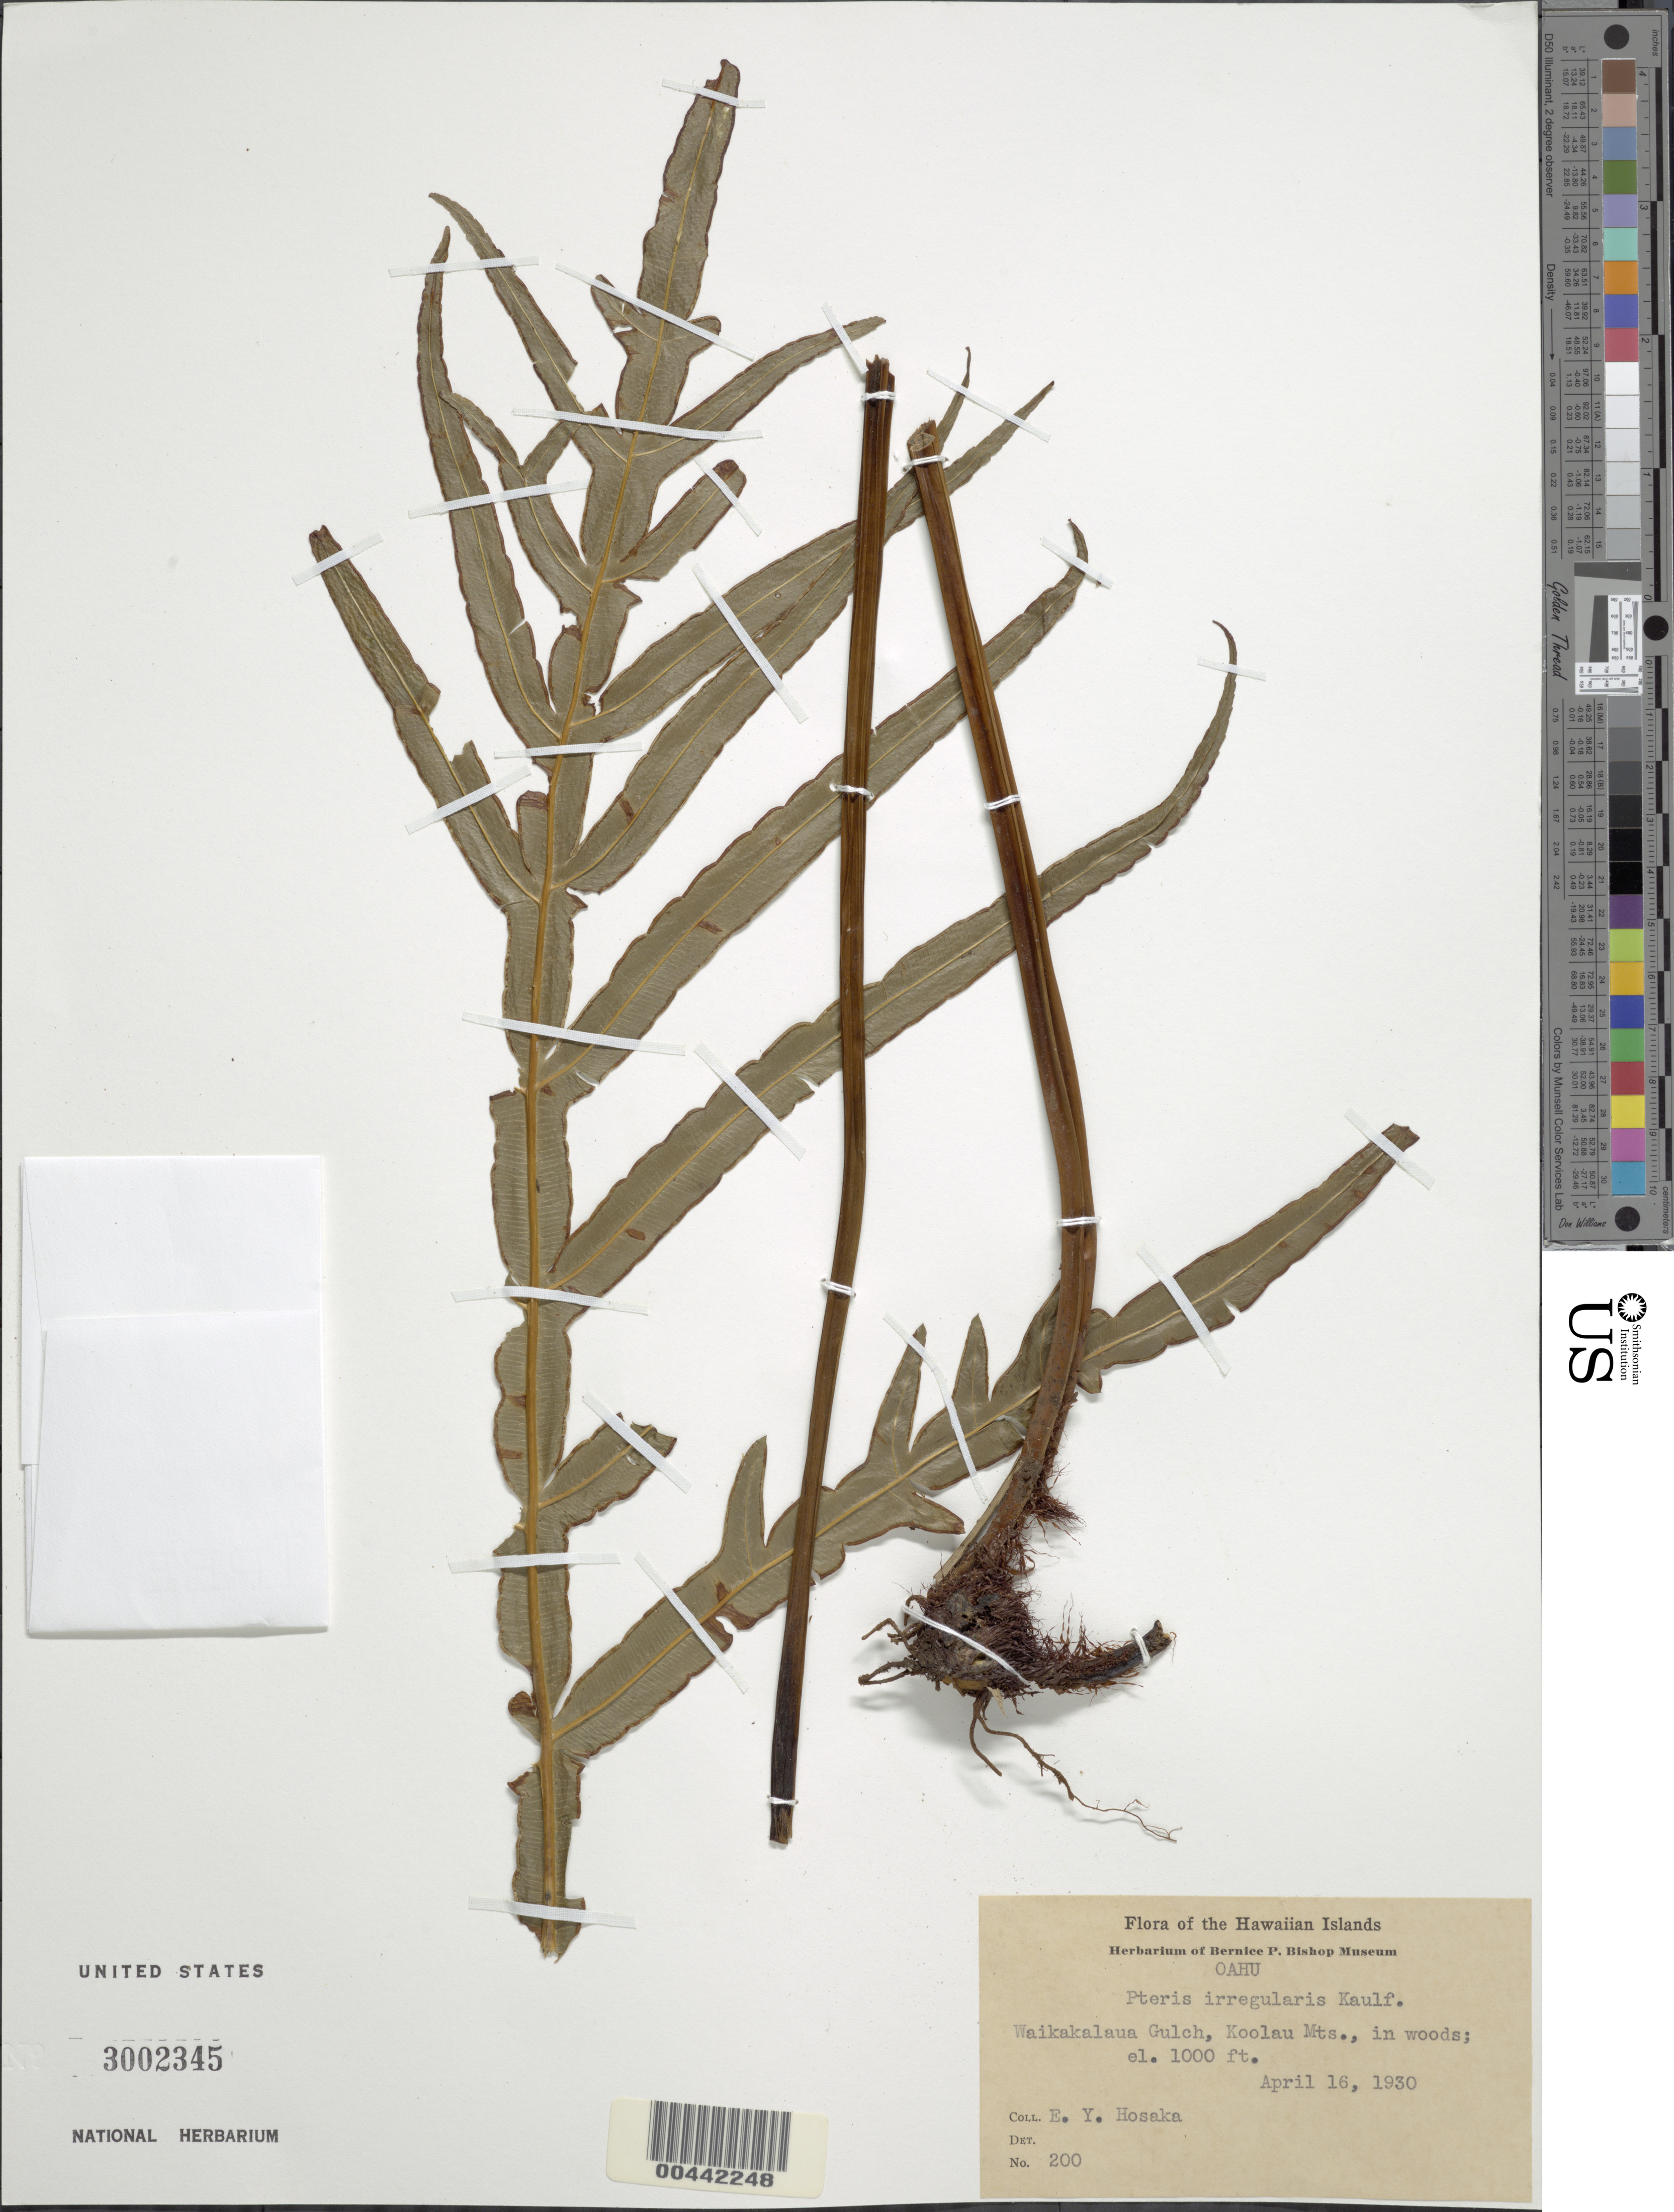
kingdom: Plantae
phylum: Tracheophyta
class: Polypodiopsida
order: Polypodiales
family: Pteridaceae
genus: Pteris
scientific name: Pteris irregularis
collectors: E. Y. Hosaka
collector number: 200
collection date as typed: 16 Apr 1930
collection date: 1930-04-16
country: United States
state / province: Hawaii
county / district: Honolulu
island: Oahu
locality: Waikakalaua Gulch, Koolau Mts.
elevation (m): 305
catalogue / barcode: US 3002345